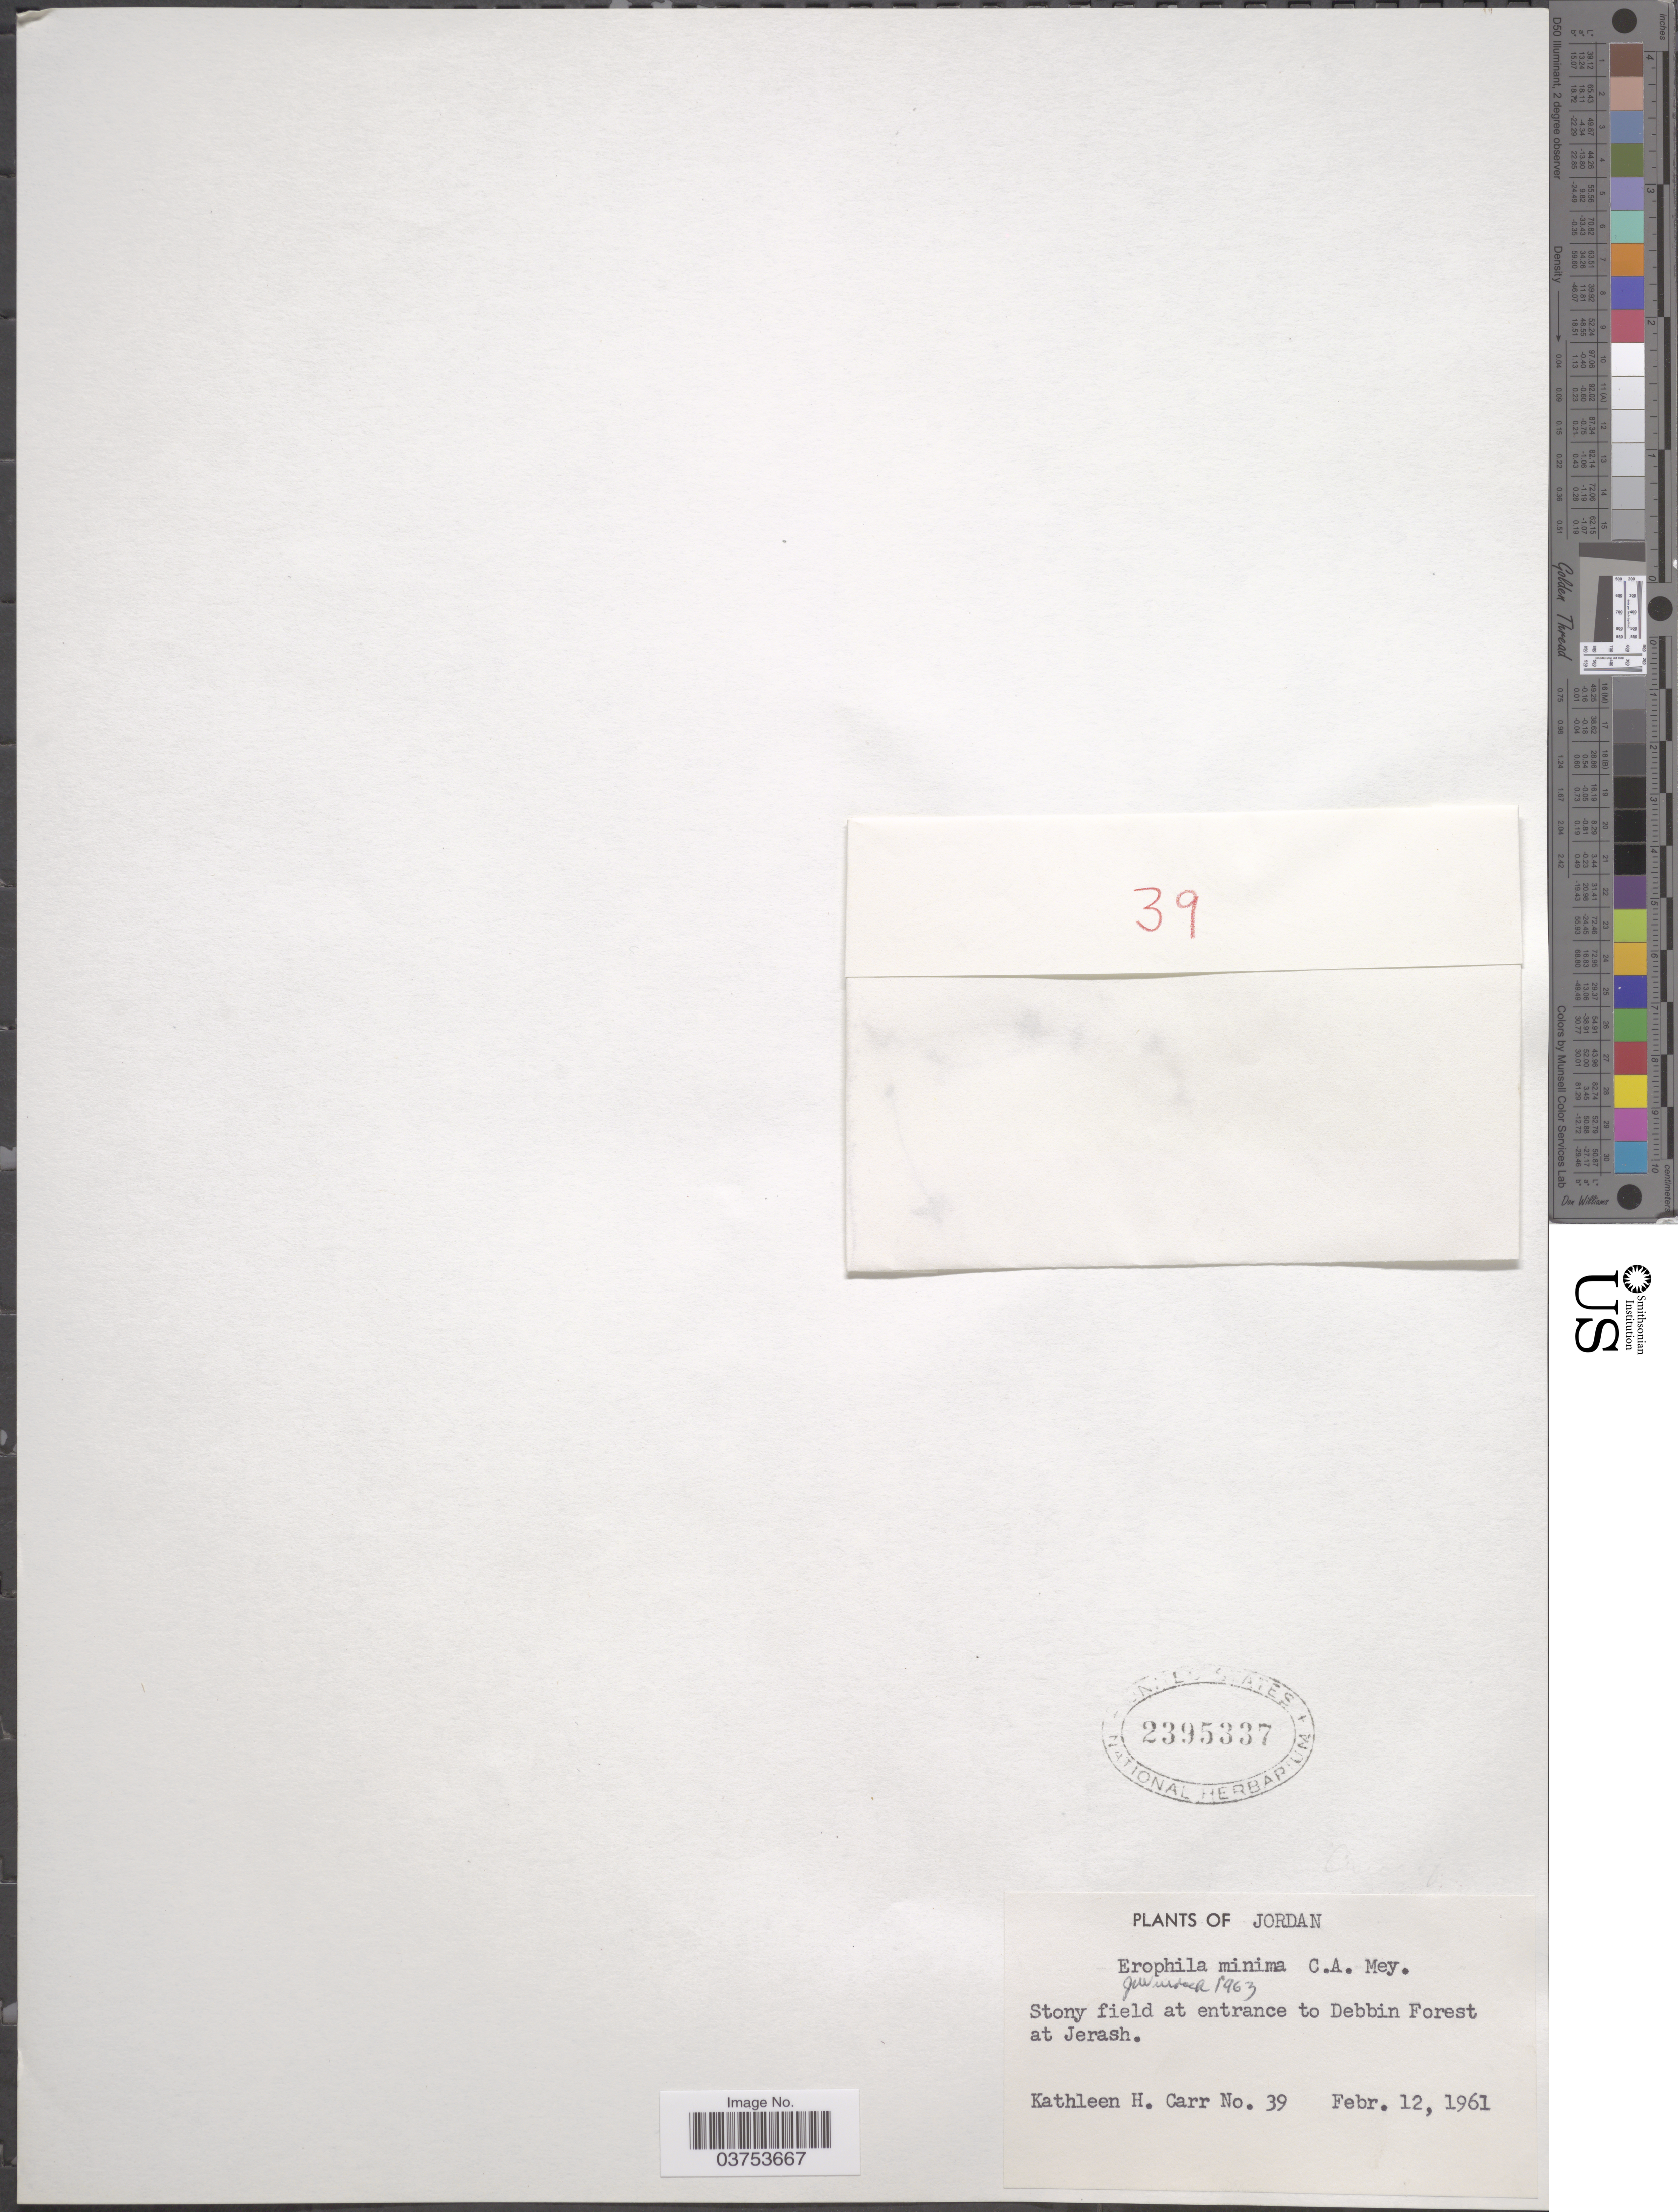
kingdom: Plantae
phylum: Tracheophyta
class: Magnoliopsida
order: Brassicales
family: Brassicaceae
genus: Erophila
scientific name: Erophila minima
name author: C.A. Mey.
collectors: K. Carr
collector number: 39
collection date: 1961-02-12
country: Jordan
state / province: Jarash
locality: Stony field at entrance to Debbin Forest at Jerash.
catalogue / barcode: US 2395337